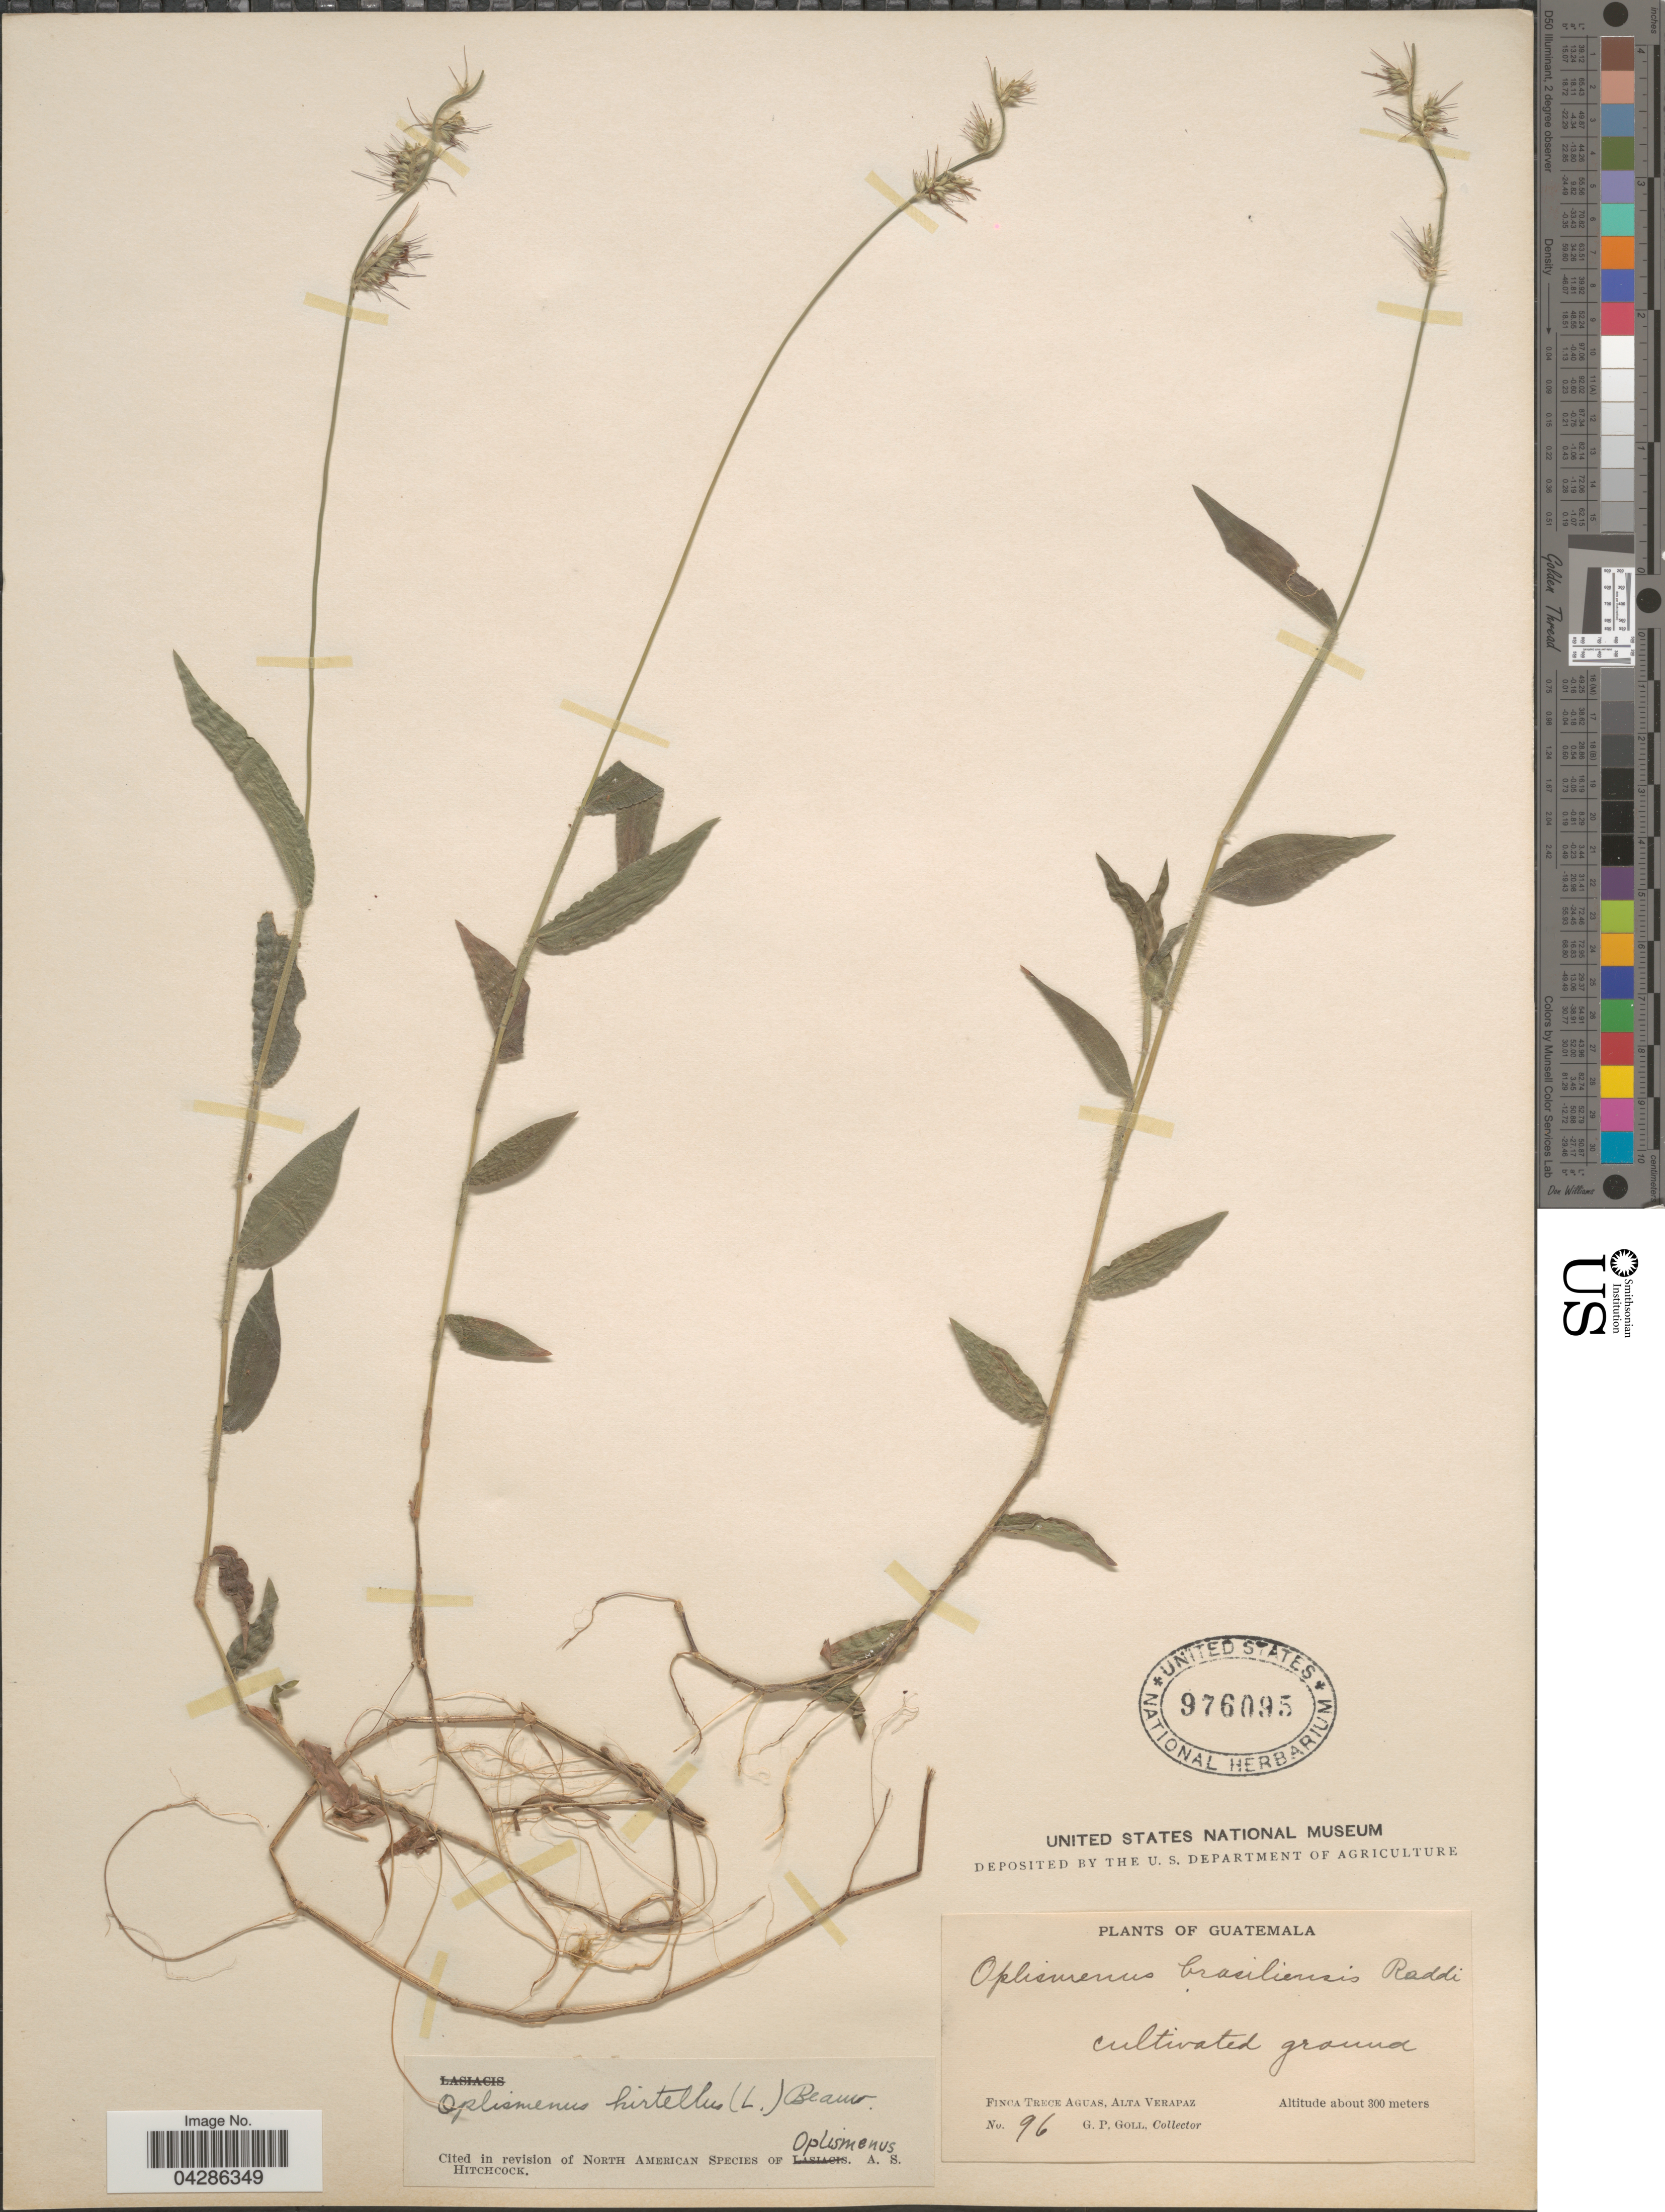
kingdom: Plantae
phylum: Tracheophyta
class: Liliopsida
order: Poales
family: Poaceae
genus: Oplismenus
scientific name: Oplismenus hirtellus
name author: (L.) P. Beauv.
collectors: G. P. Goll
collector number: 96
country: Guatemala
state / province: Alta Verapaz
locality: Finca Trece Aguas.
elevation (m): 300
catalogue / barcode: US 976095